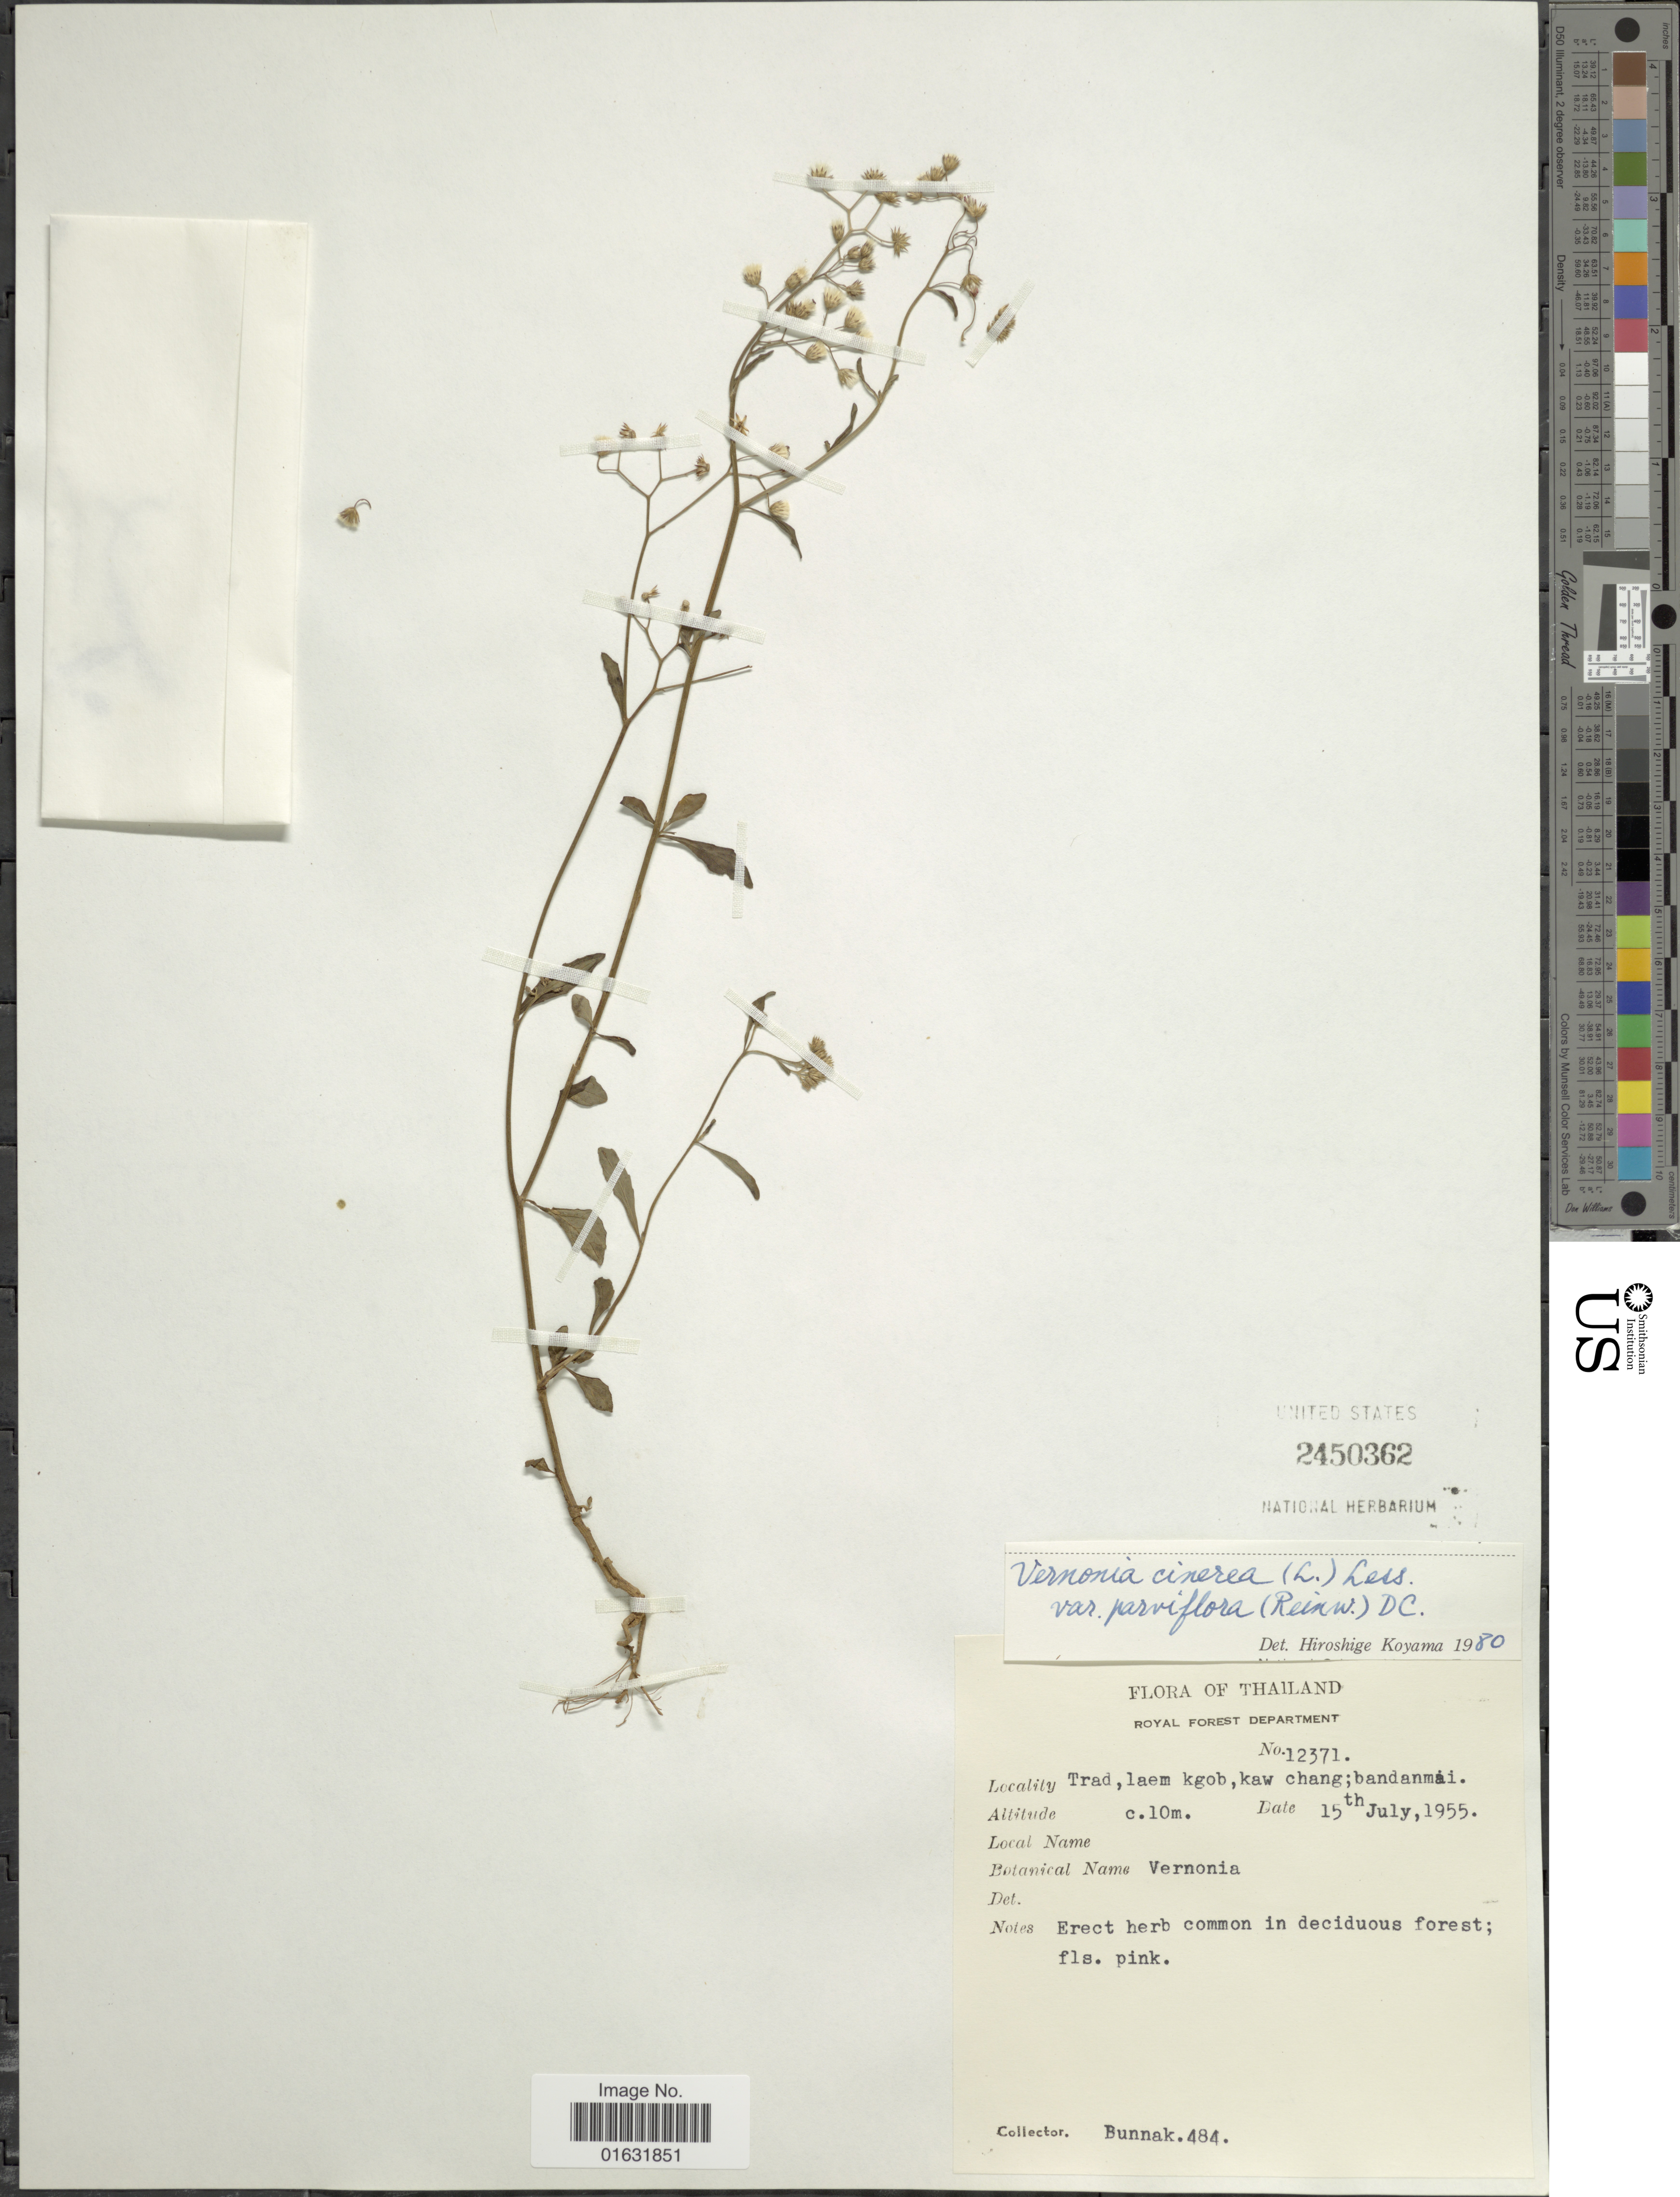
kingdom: Plantae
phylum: Tracheophyta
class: Magnoliopsida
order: Asterales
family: Asteraceae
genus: Cyanthillium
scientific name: Cyanthillium cinereum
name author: (L.) H. Rob.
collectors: -. Bunnak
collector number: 484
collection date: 1955-07-15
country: Thailand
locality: Trad, laem kgob, kaw chang, bandanmai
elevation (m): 10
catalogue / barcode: US 2450362